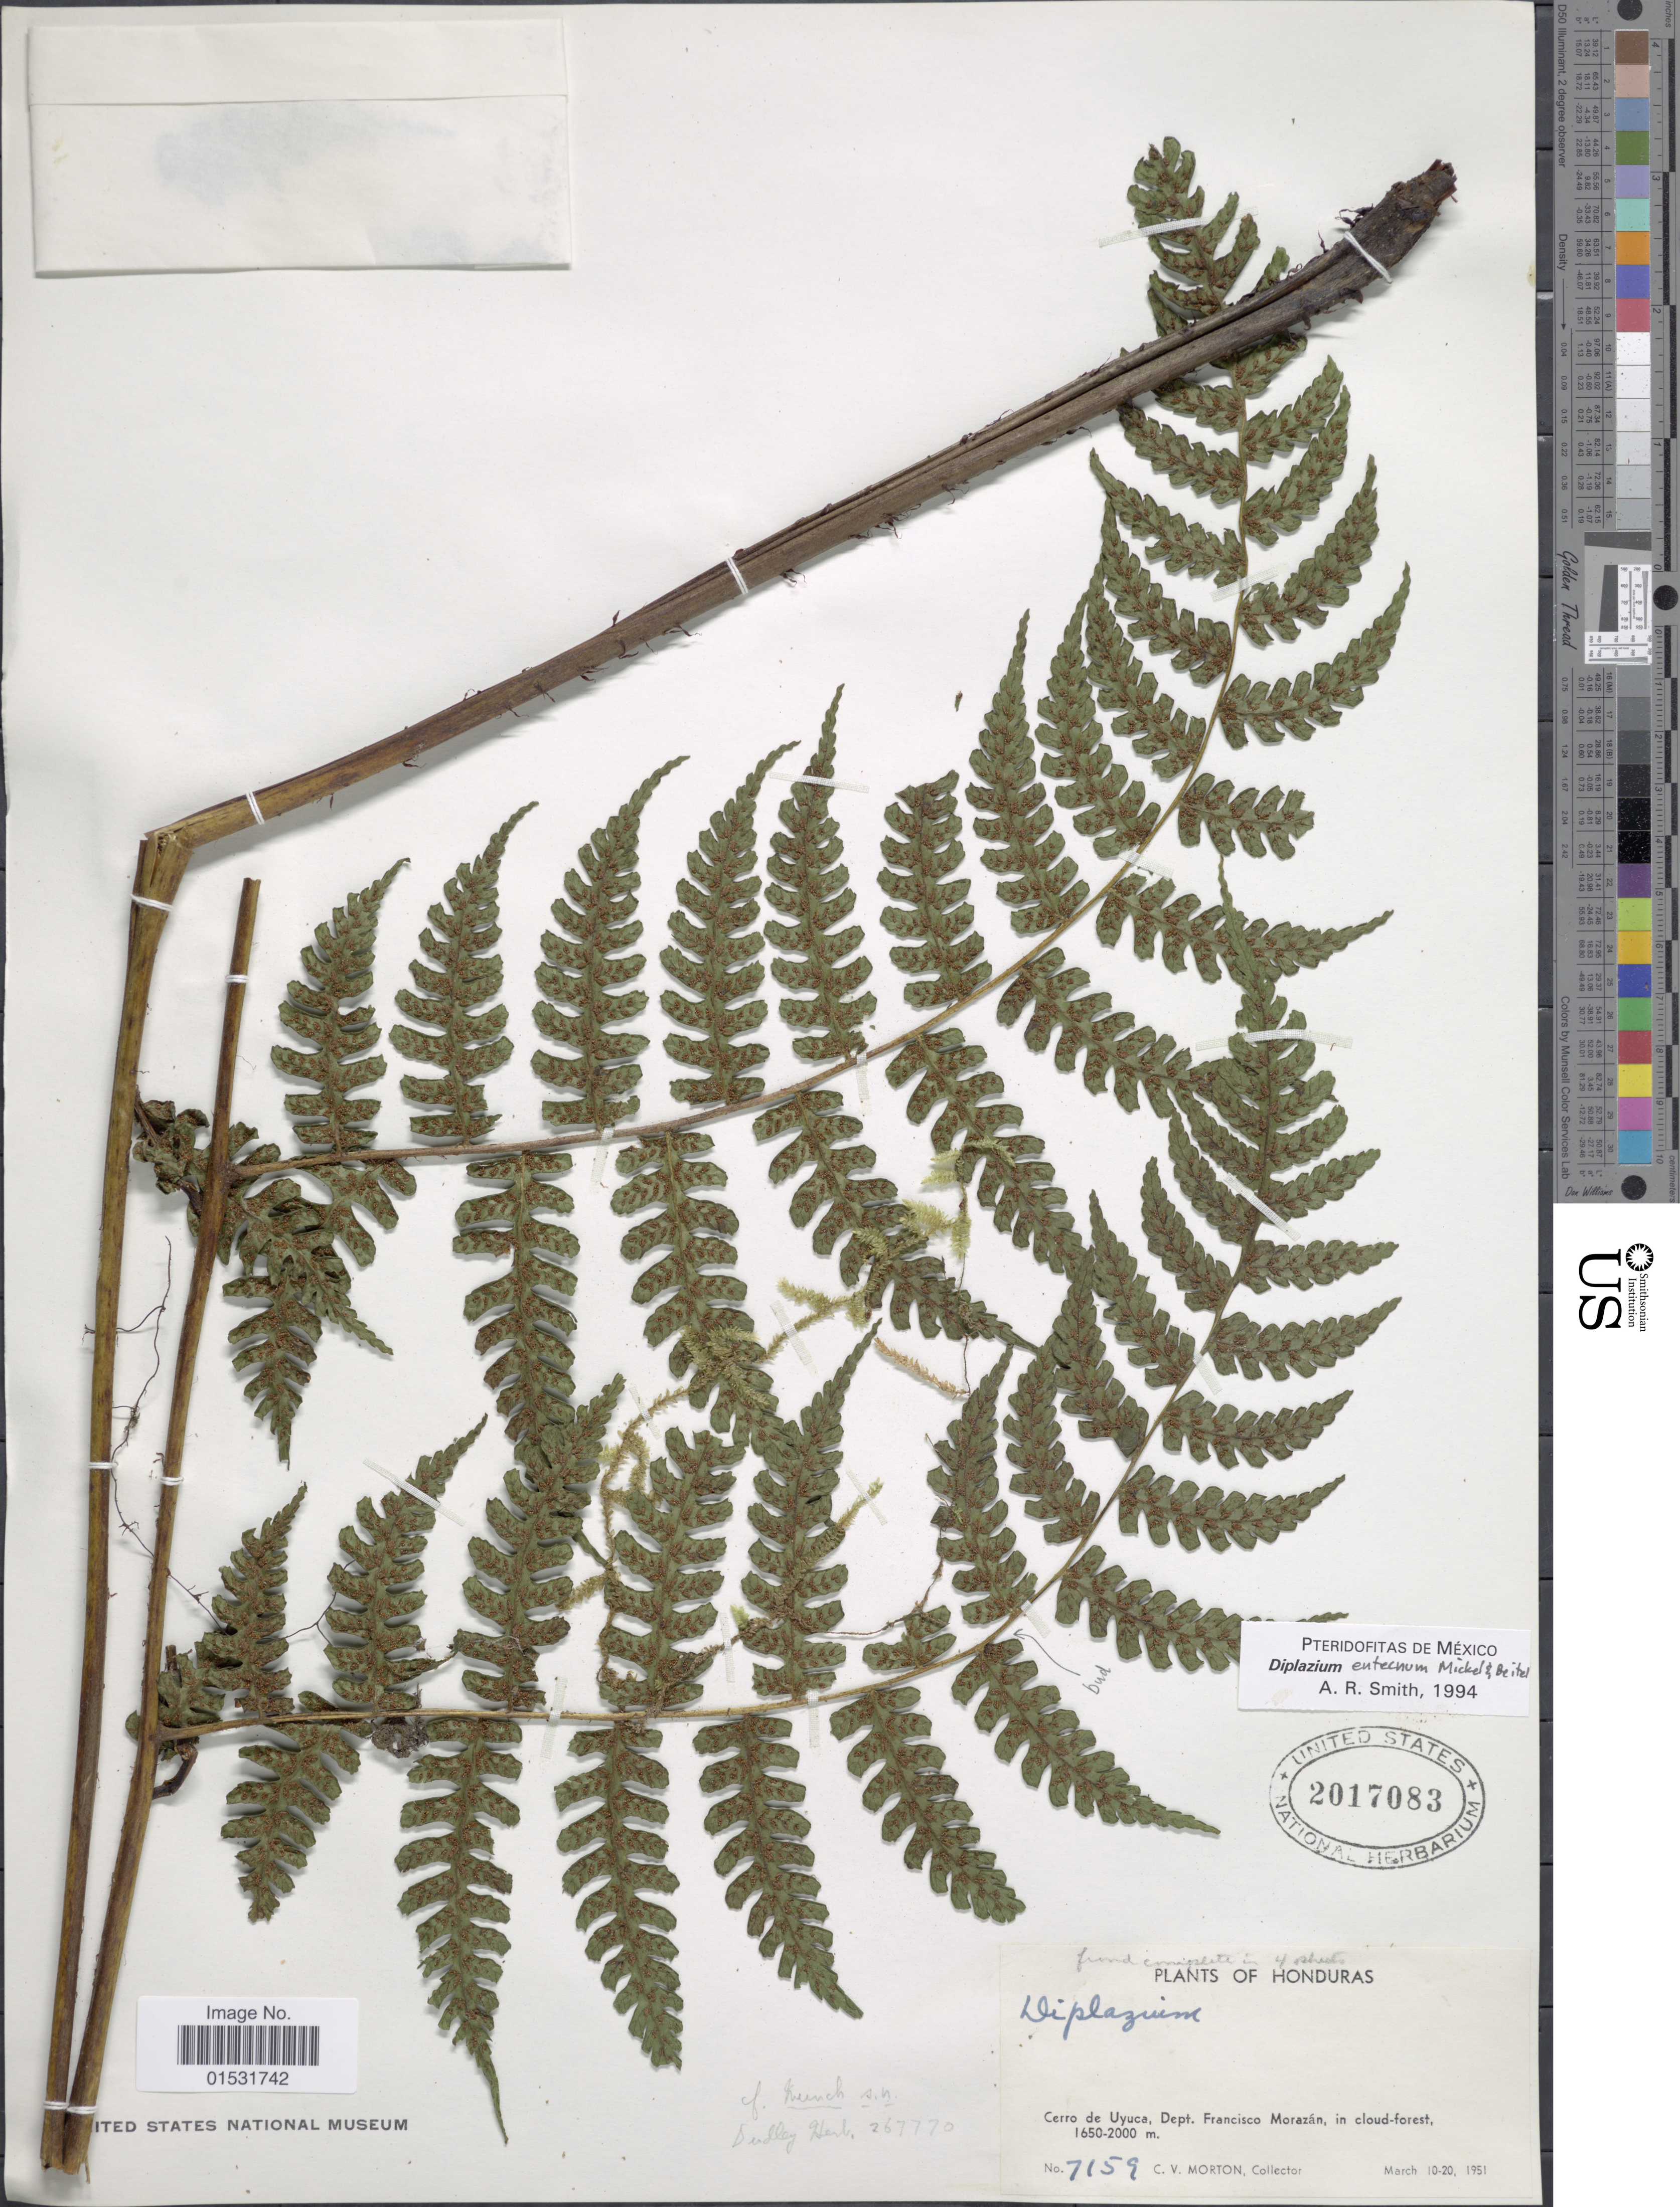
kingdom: Plantae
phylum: Tracheophyta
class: Polypodiopsida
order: Polypodiales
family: Athyriaceae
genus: Diplazium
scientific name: Diplazium entectum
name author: Mickel & Beitel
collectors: C. V. Morton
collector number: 7159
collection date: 1951-03-10/1951-03-20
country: Honduras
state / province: Fco. Morazán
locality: Cerro de Uyuca, Dept. Francisco Morazan.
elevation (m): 1650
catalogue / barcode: US 2017083